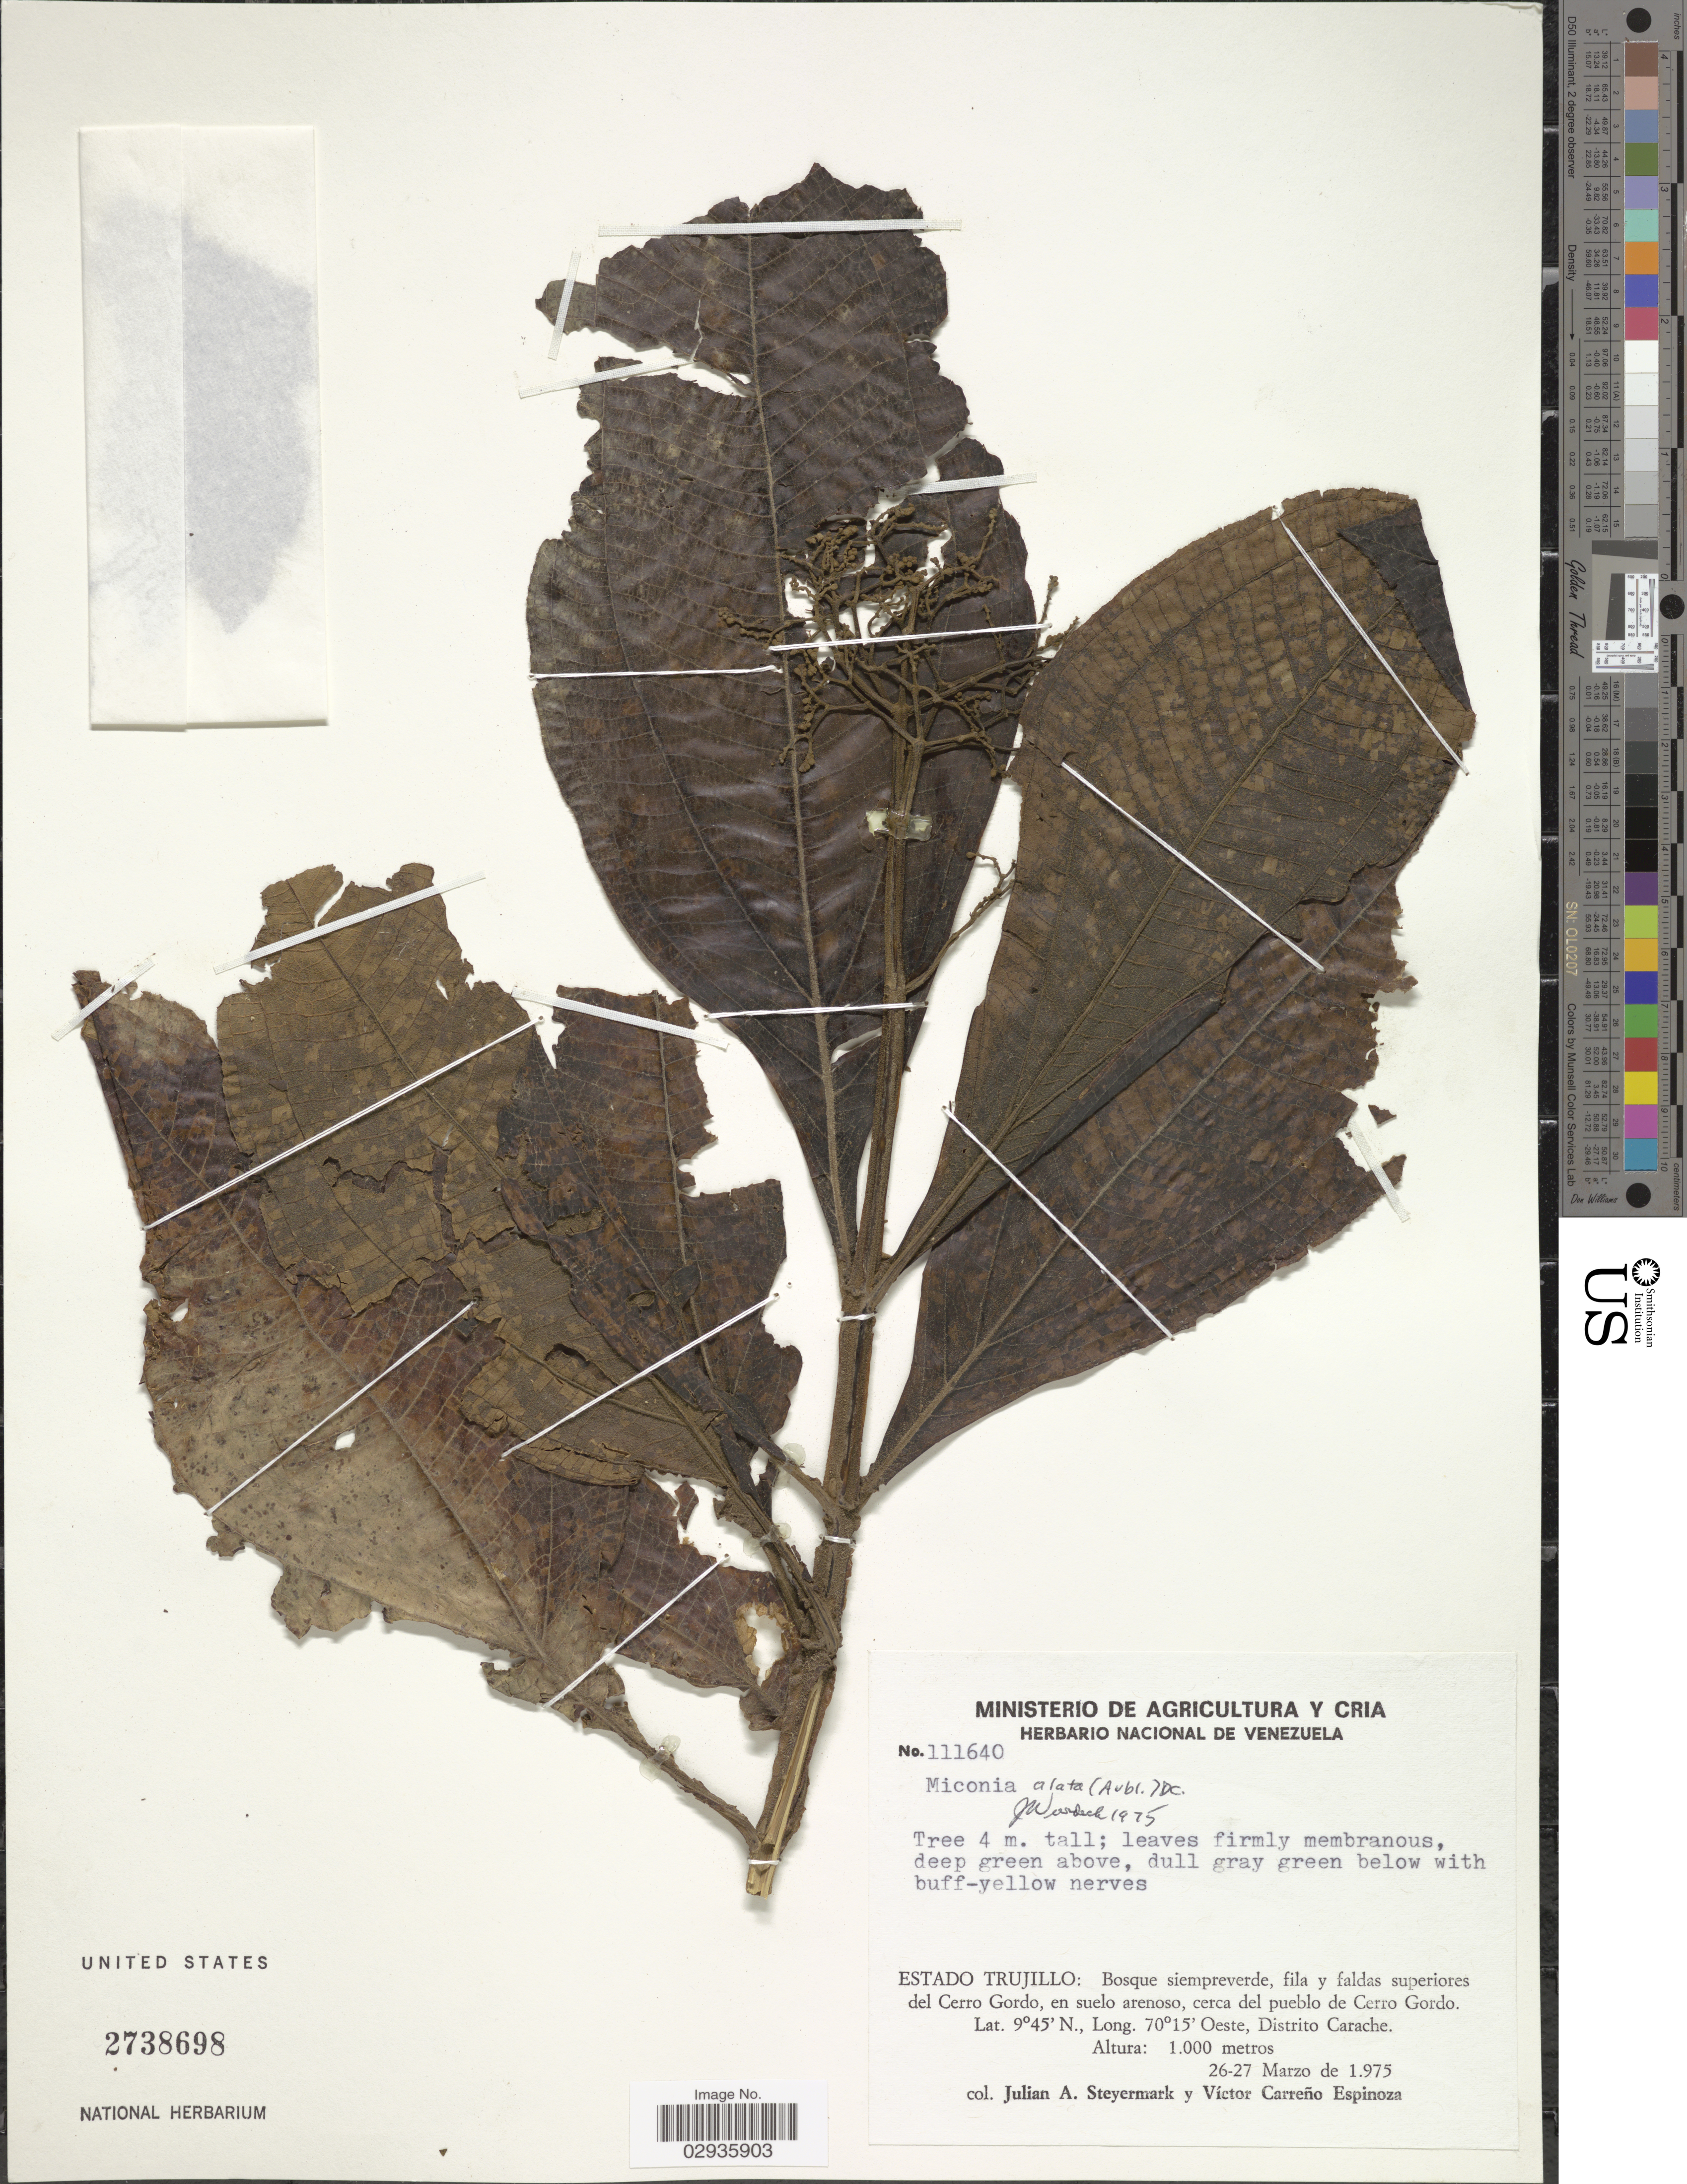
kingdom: Plantae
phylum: Tracheophyta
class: Magnoliopsida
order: Myrtales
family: Melastomataceae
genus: Miconia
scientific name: Miconia alata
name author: (Aubl.) DC.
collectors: J. Steyermark & V. Espinoza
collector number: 111640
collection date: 1975-03-26/1975-03-27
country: Venezuela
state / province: Trujillo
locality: Bosque siempreverde, fila y faldas superiores del Cerro Gordo, en suelo arenoso, cerca del pueblo de Cerro Gordo. Distrito Carache.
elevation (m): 1000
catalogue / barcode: US 2738698